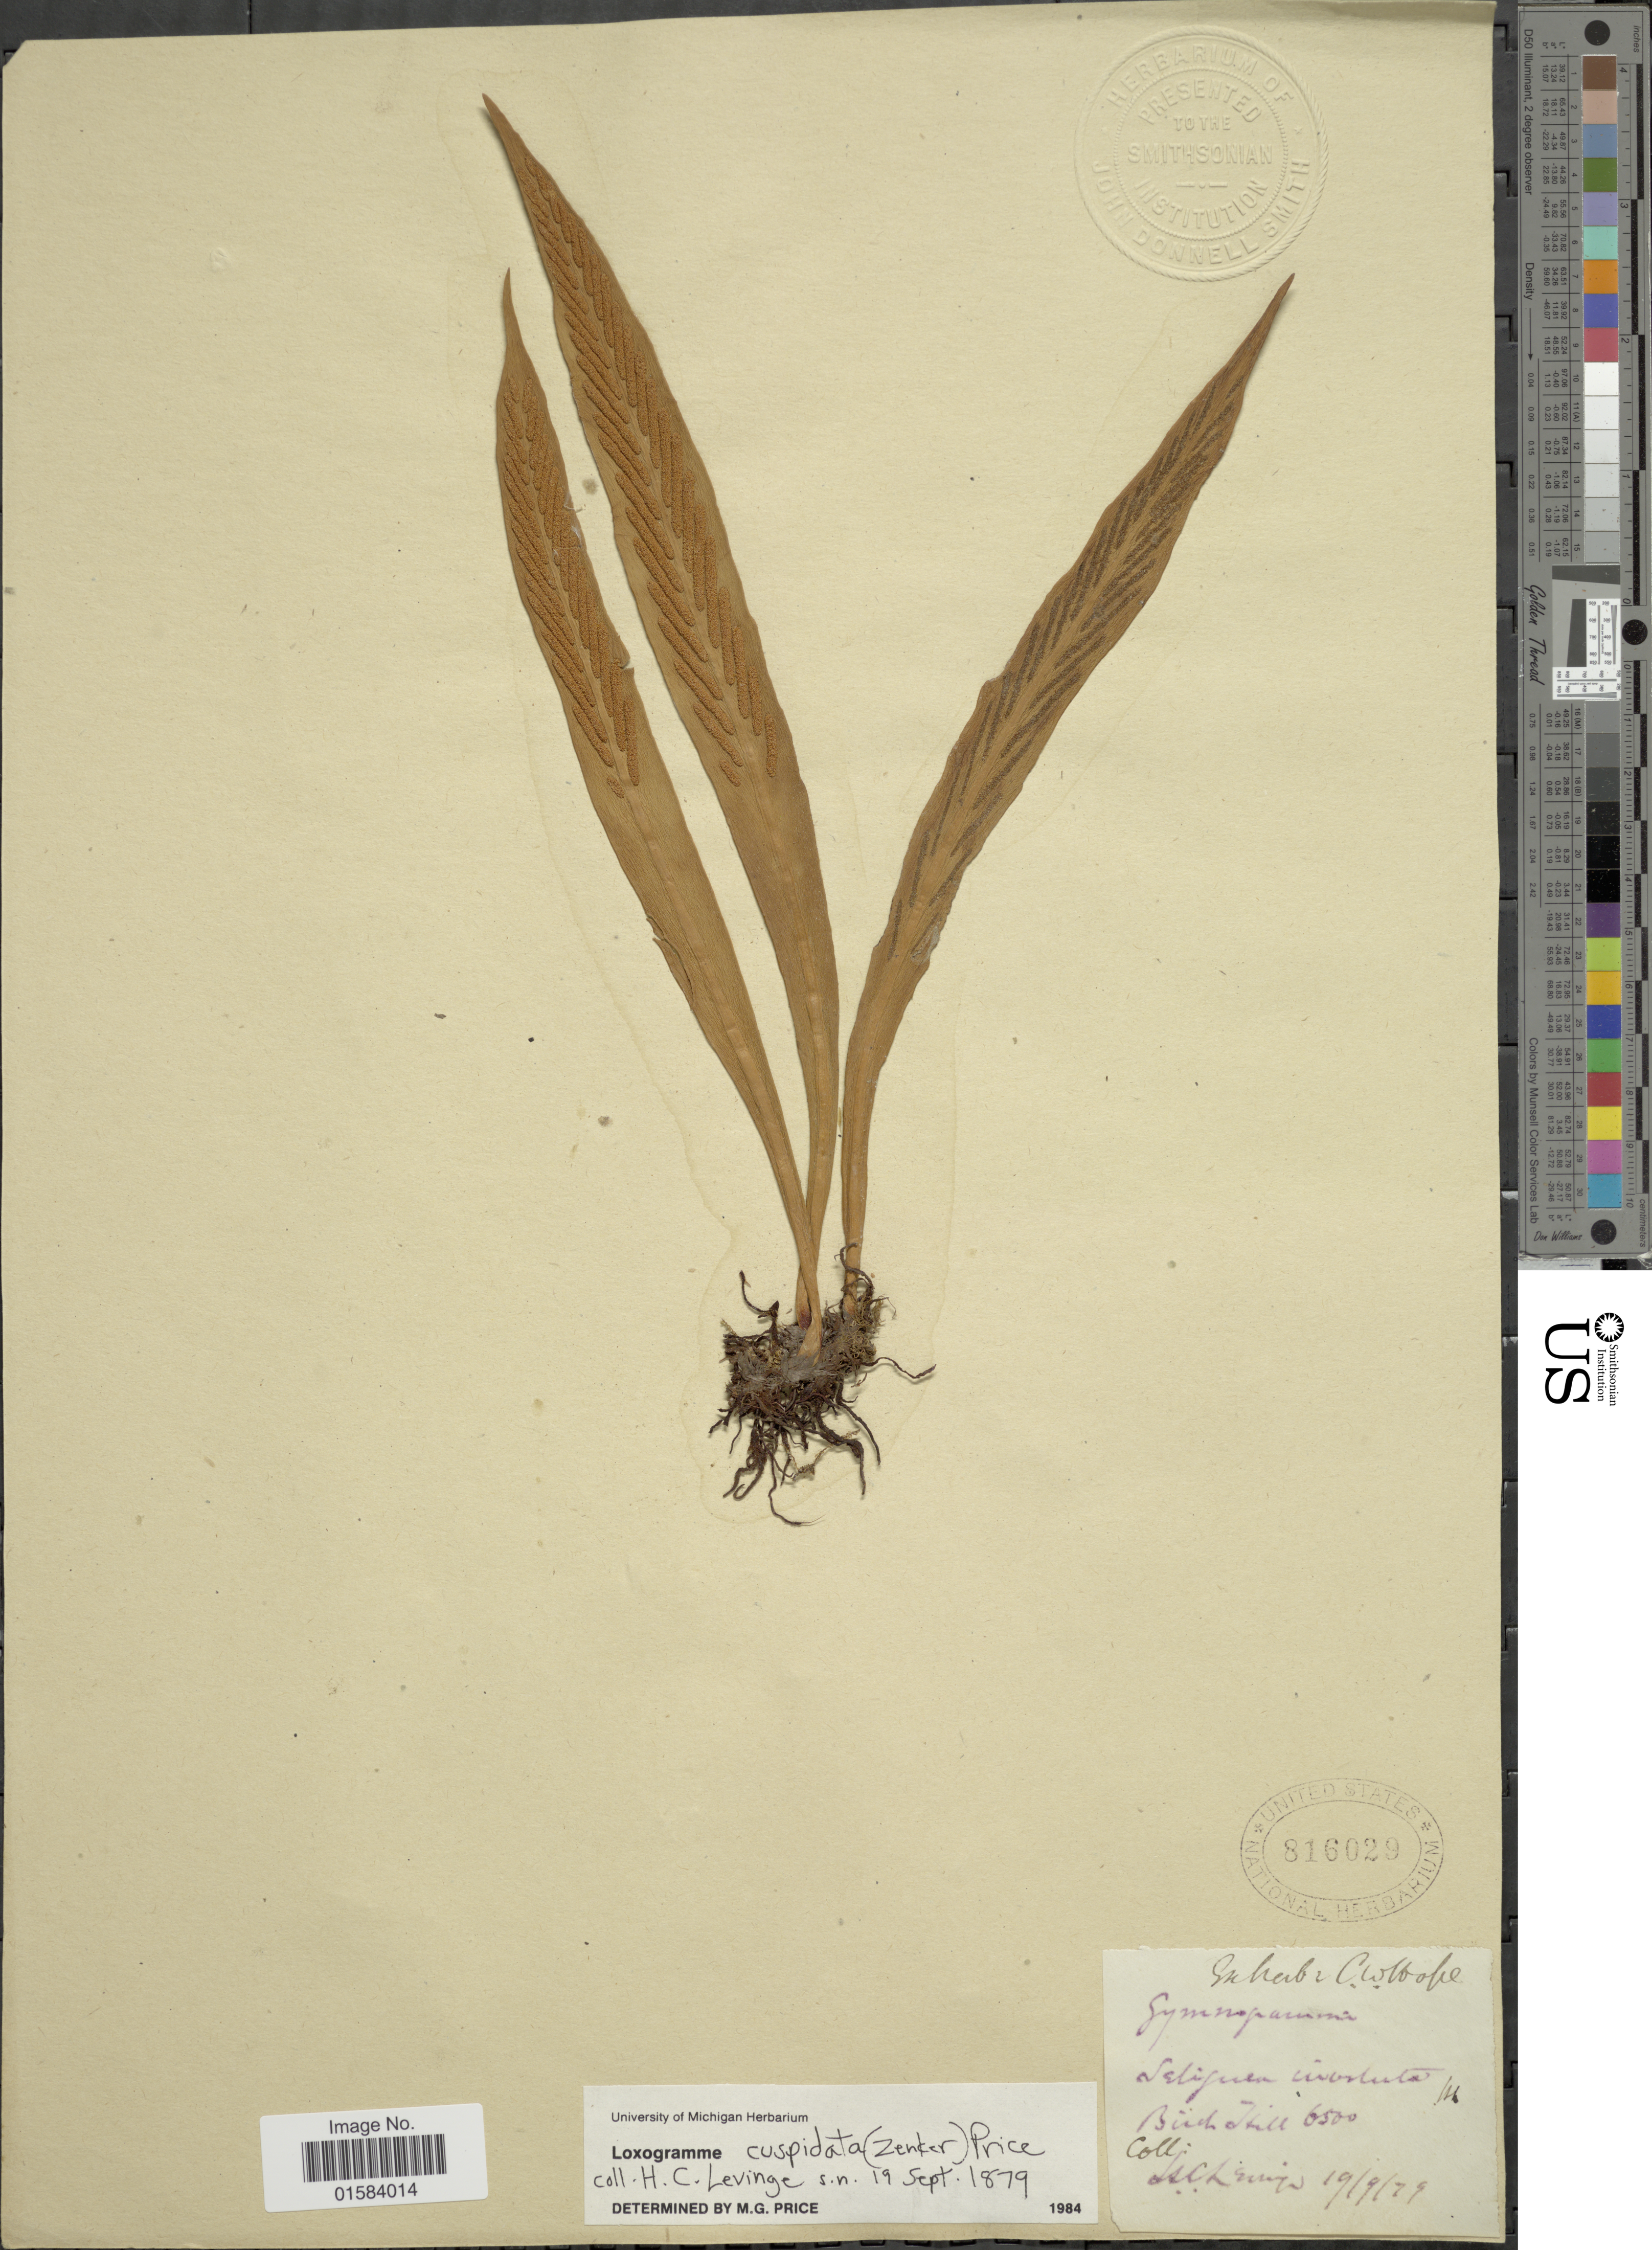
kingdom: Plantae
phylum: Tracheophyta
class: Polypodiopsida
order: Polypodiales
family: Polypodiaceae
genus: Loxogramme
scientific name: Loxogramme cuspidata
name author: (Zenker) M.G. Price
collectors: H. Levinge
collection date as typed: Transcribed d/m/y: 19/9/79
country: India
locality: Birch Hill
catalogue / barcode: US 816029